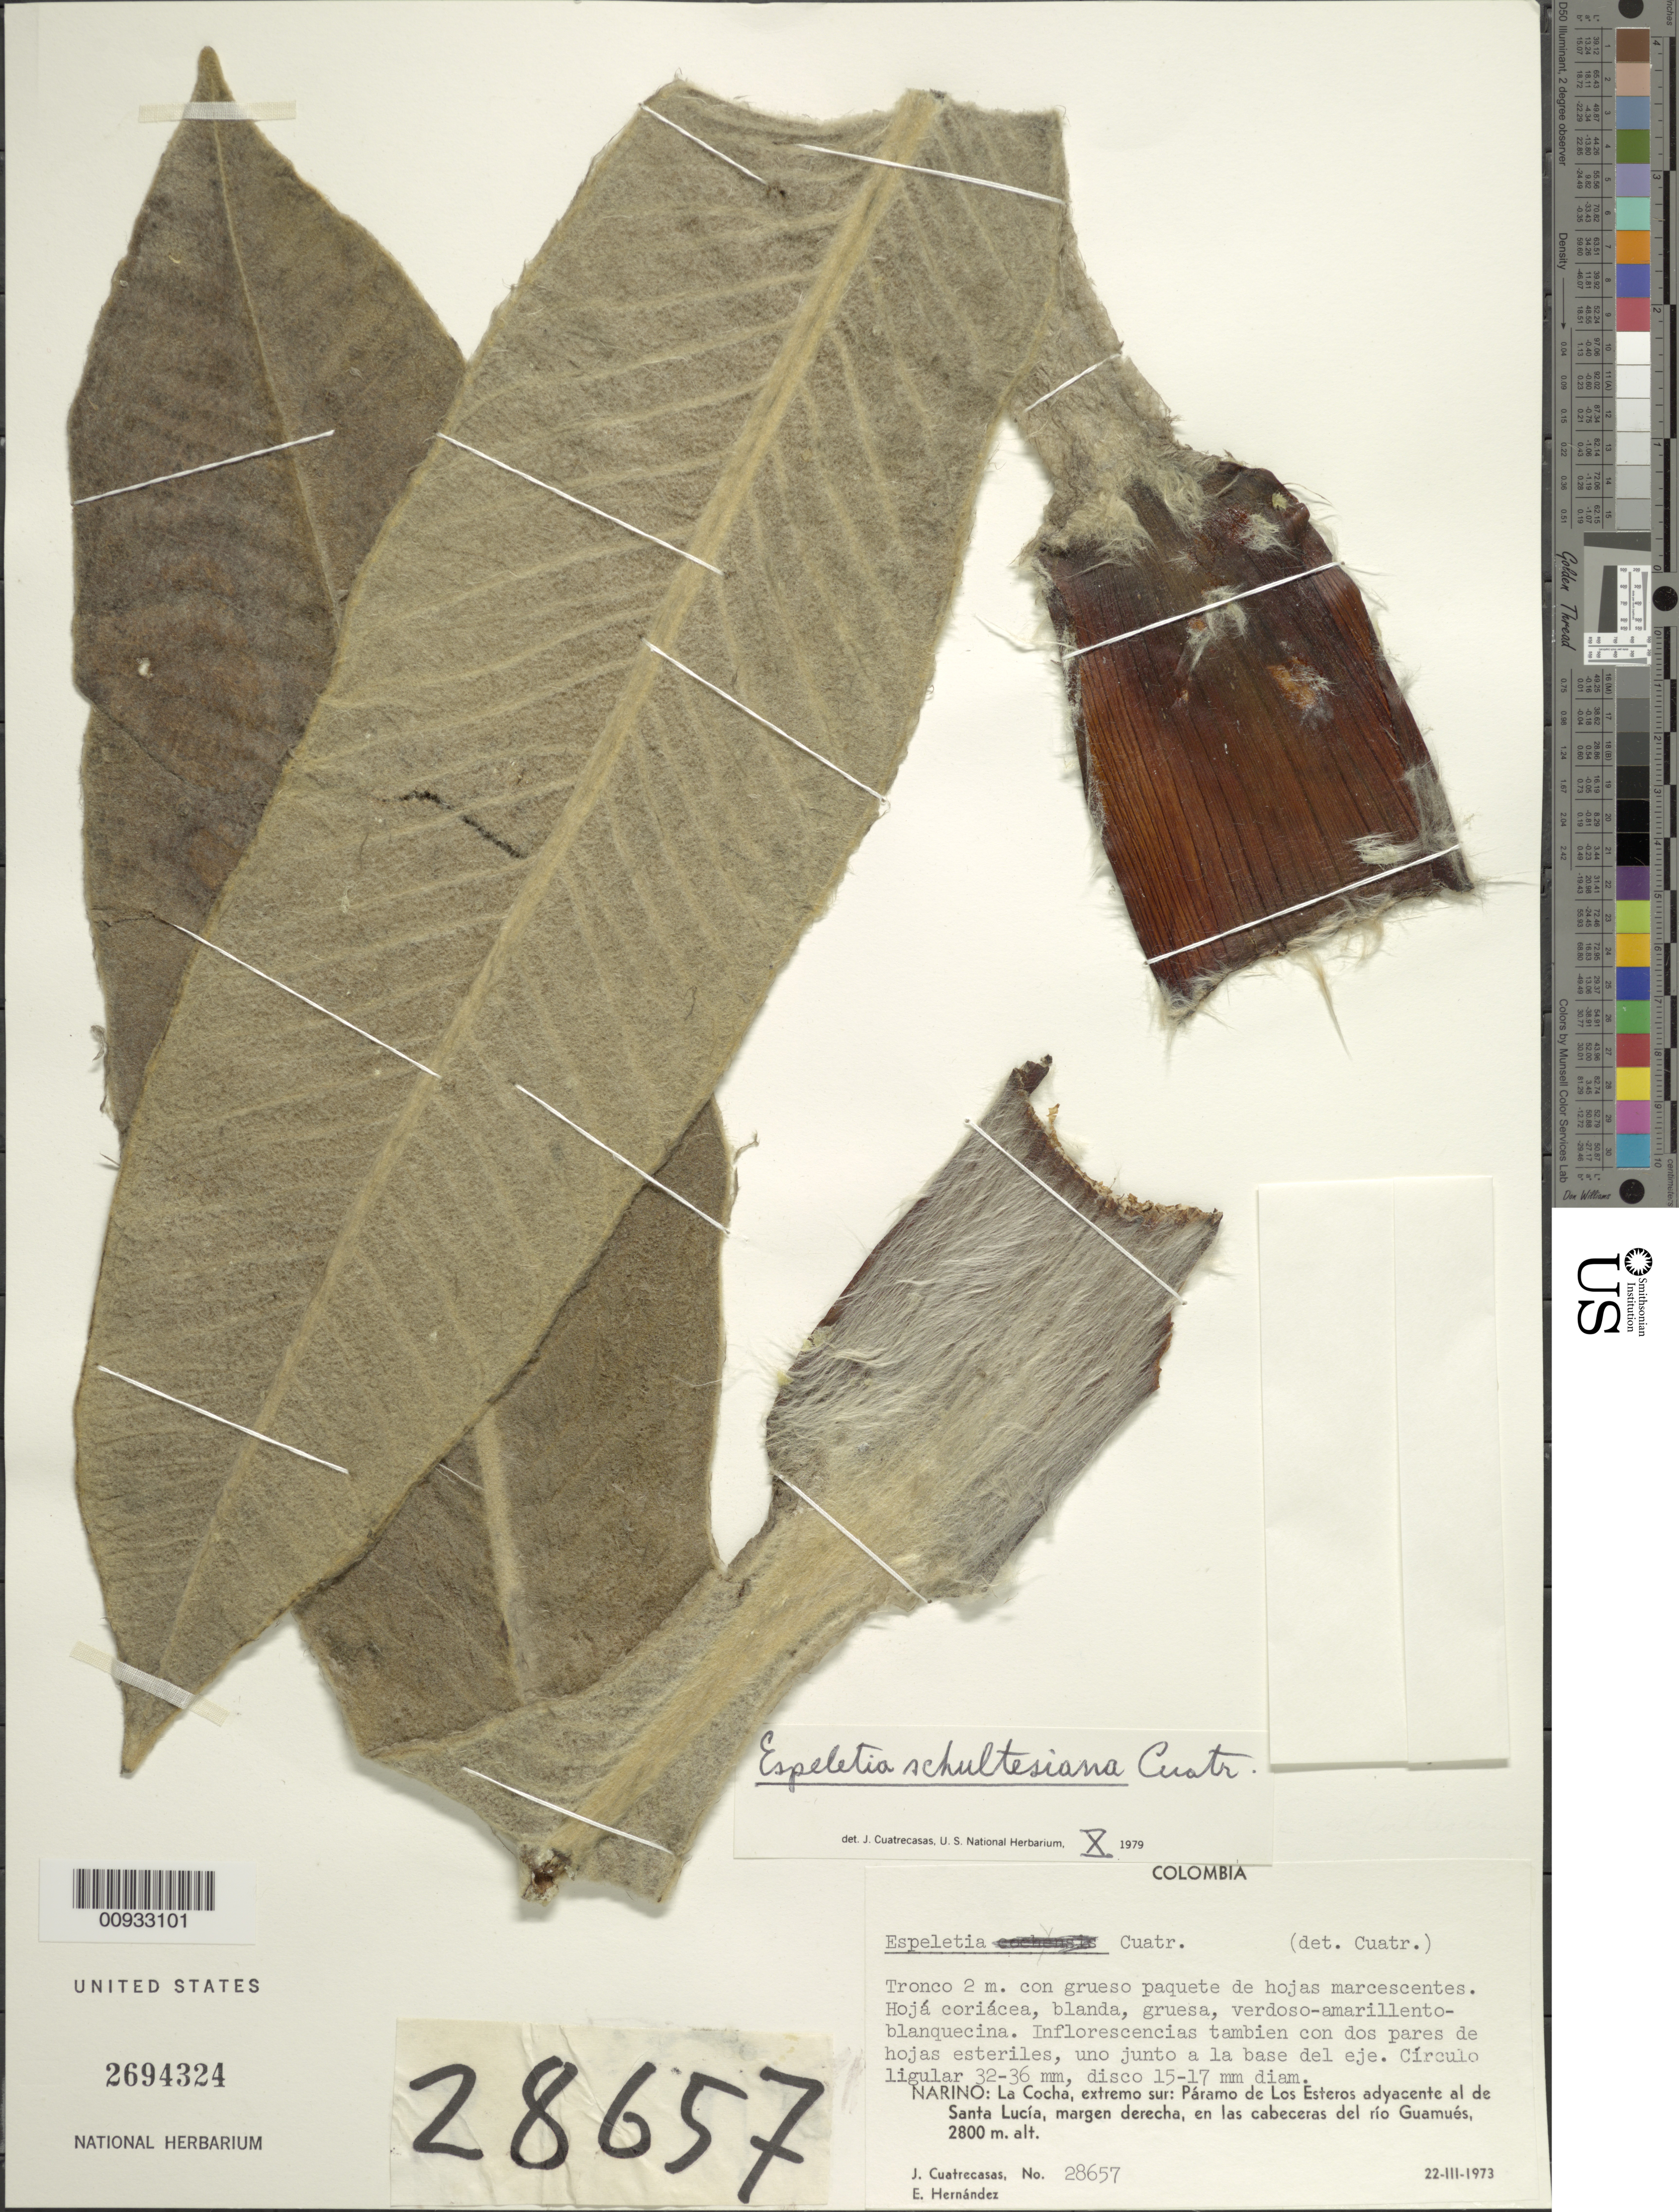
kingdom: Plantae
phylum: Tracheophyta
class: Magnoliopsida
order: Asterales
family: Asteraceae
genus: Espeletia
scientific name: Espeletia schultesiana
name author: Cuatrec.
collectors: J. Cuatrecasas & E. Hernández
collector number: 28657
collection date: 1973-03-22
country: Colombia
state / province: Nariño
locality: La Cocha, extremo sur, Paramo de Los Esteros adyacente al de Santa Lucia, margen derecha, en las cabeceras del rio Guamues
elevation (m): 2800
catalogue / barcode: US 2694324